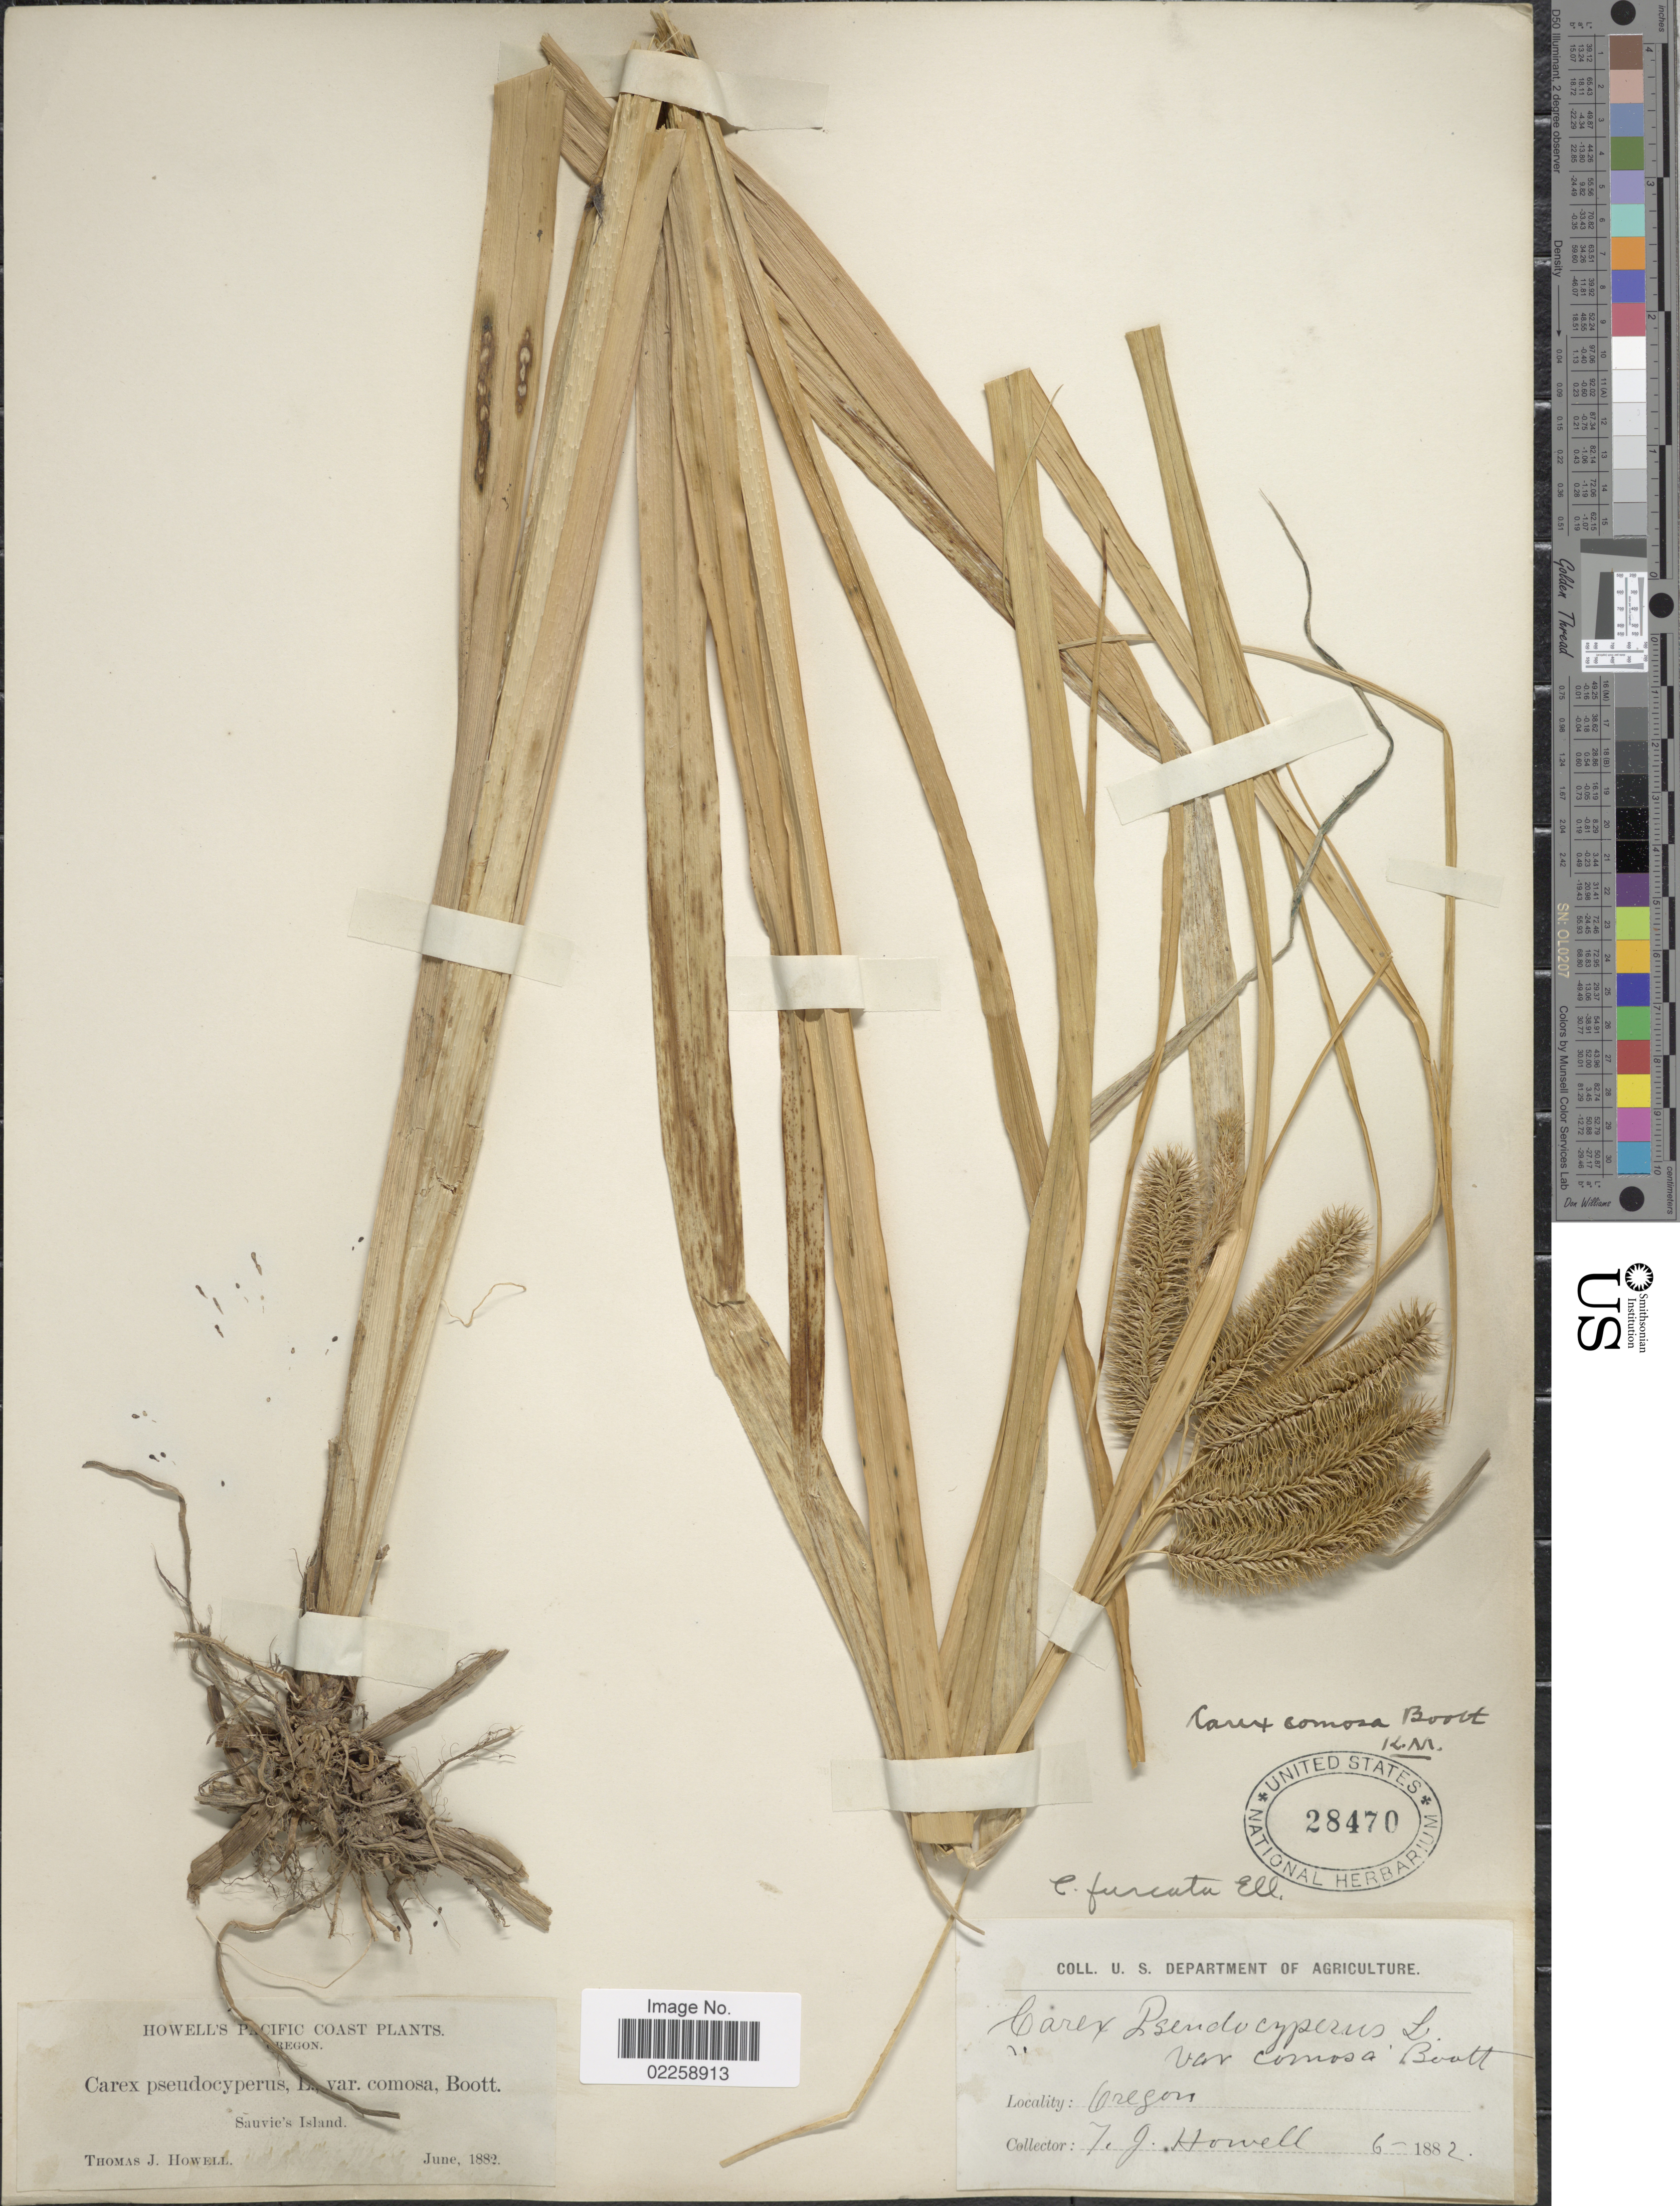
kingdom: Plantae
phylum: Tracheophyta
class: Liliopsida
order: Poales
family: Cyperaceae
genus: Carex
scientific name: Carex comosa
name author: Boott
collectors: T. J. Howell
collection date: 1882-06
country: United States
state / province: Oregon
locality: Pacific Coast, Sauvie's Island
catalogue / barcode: US 28470